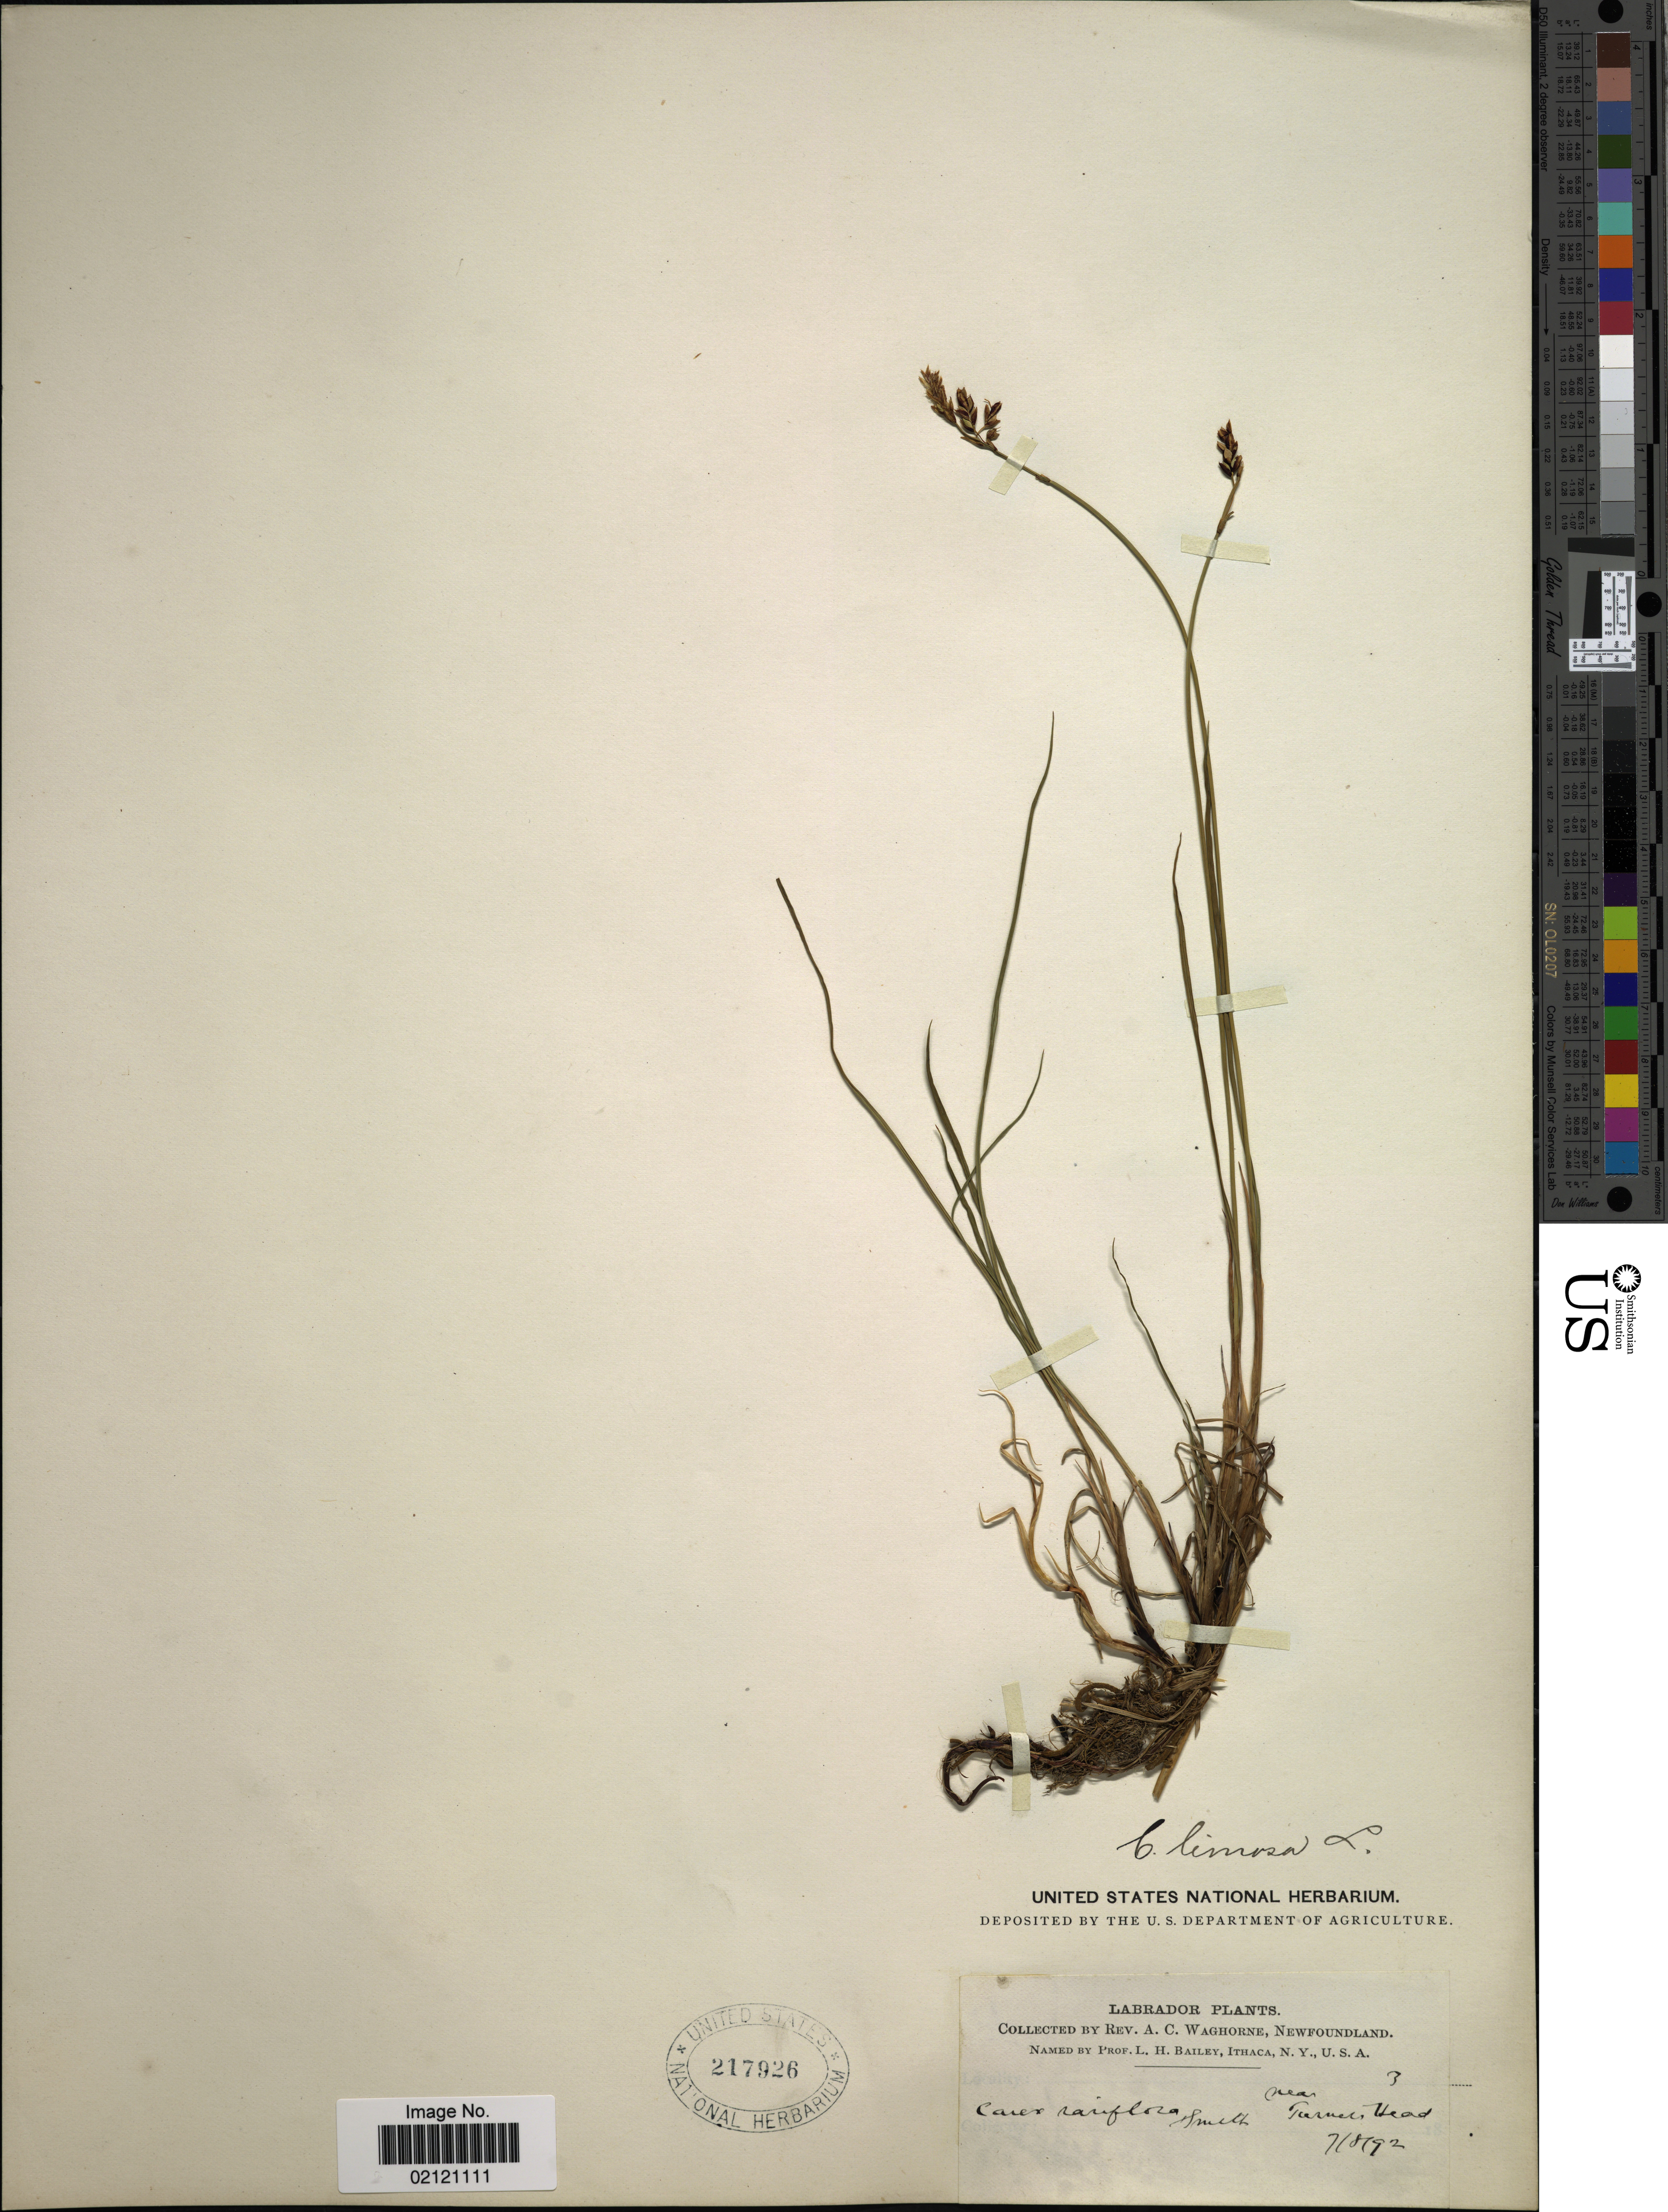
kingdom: Plantae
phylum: Tracheophyta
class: Liliopsida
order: Poales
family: Cyperaceae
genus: Carex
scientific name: Carex limosa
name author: L.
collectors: A. Waghorne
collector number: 3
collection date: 1892-08-07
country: Canada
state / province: Newfoundland and Labrador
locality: Labrador, near Turner Head.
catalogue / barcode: US 217926